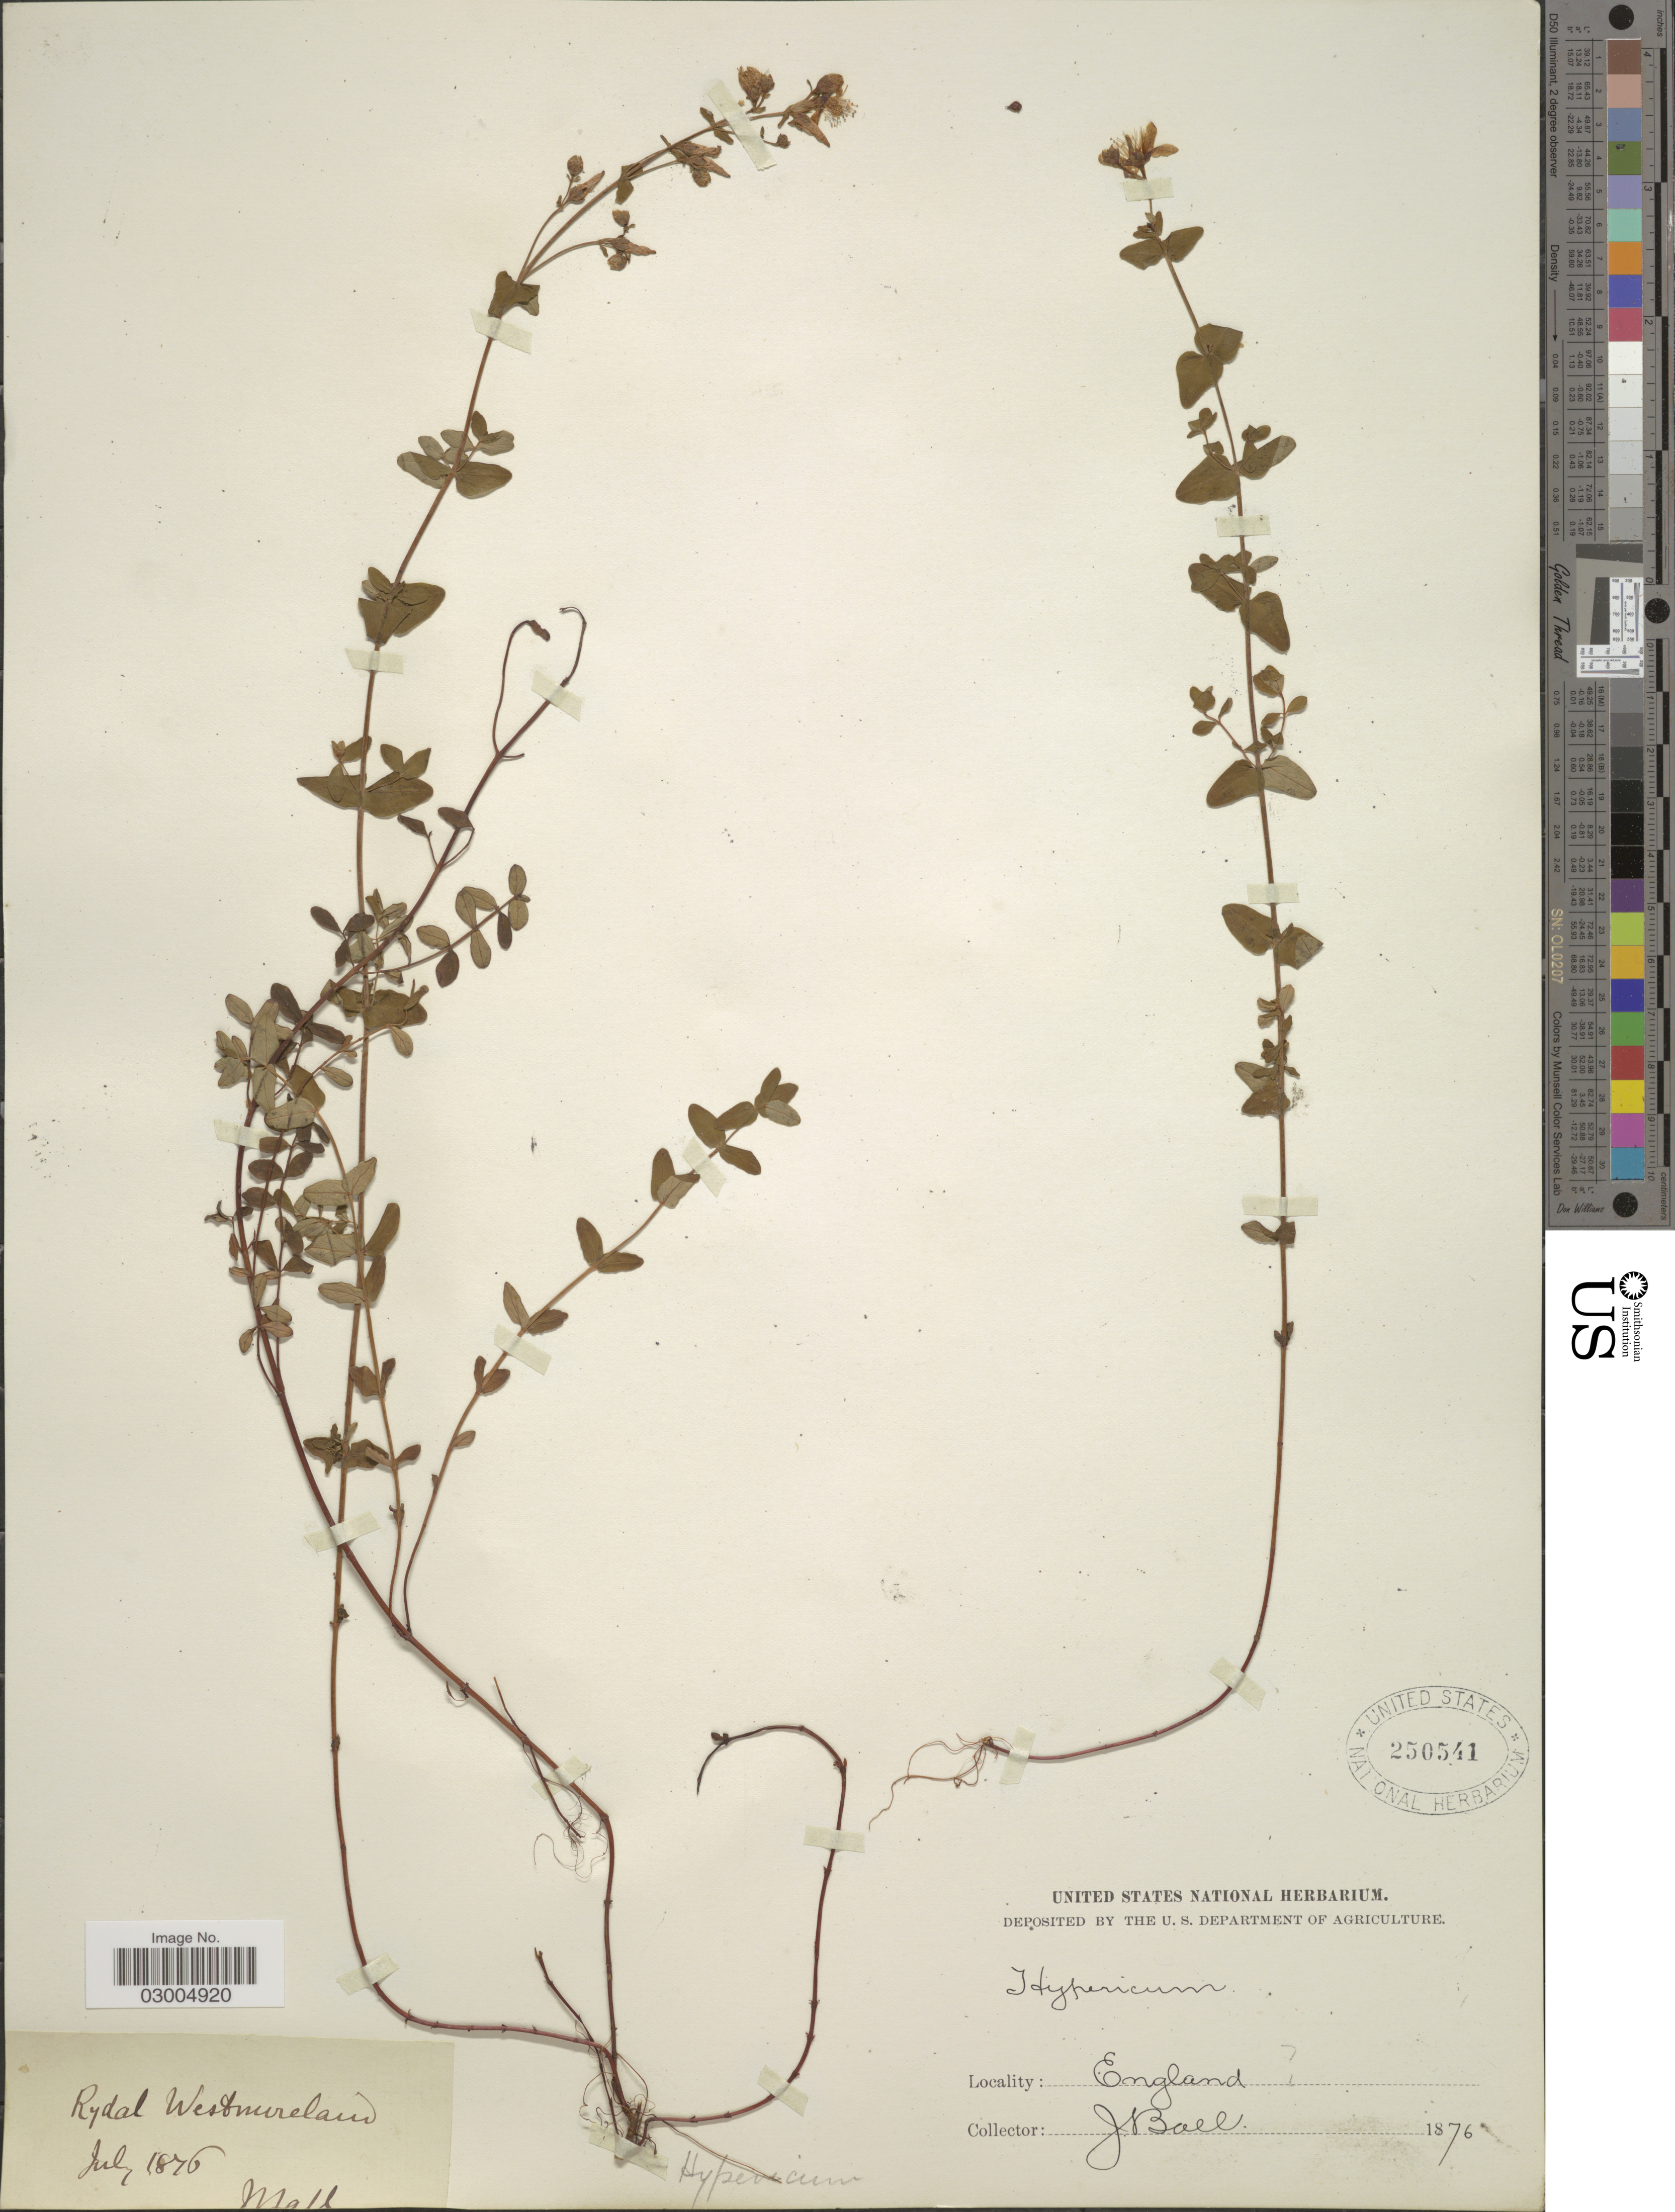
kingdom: Plantae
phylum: Tracheophyta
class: Magnoliopsida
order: Malpighiales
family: Hypericaceae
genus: Hypericum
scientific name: Hypericum sp.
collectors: J. Ball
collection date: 1876-07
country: United Kingdom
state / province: England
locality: Rydal Westmureland.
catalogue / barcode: US 250541